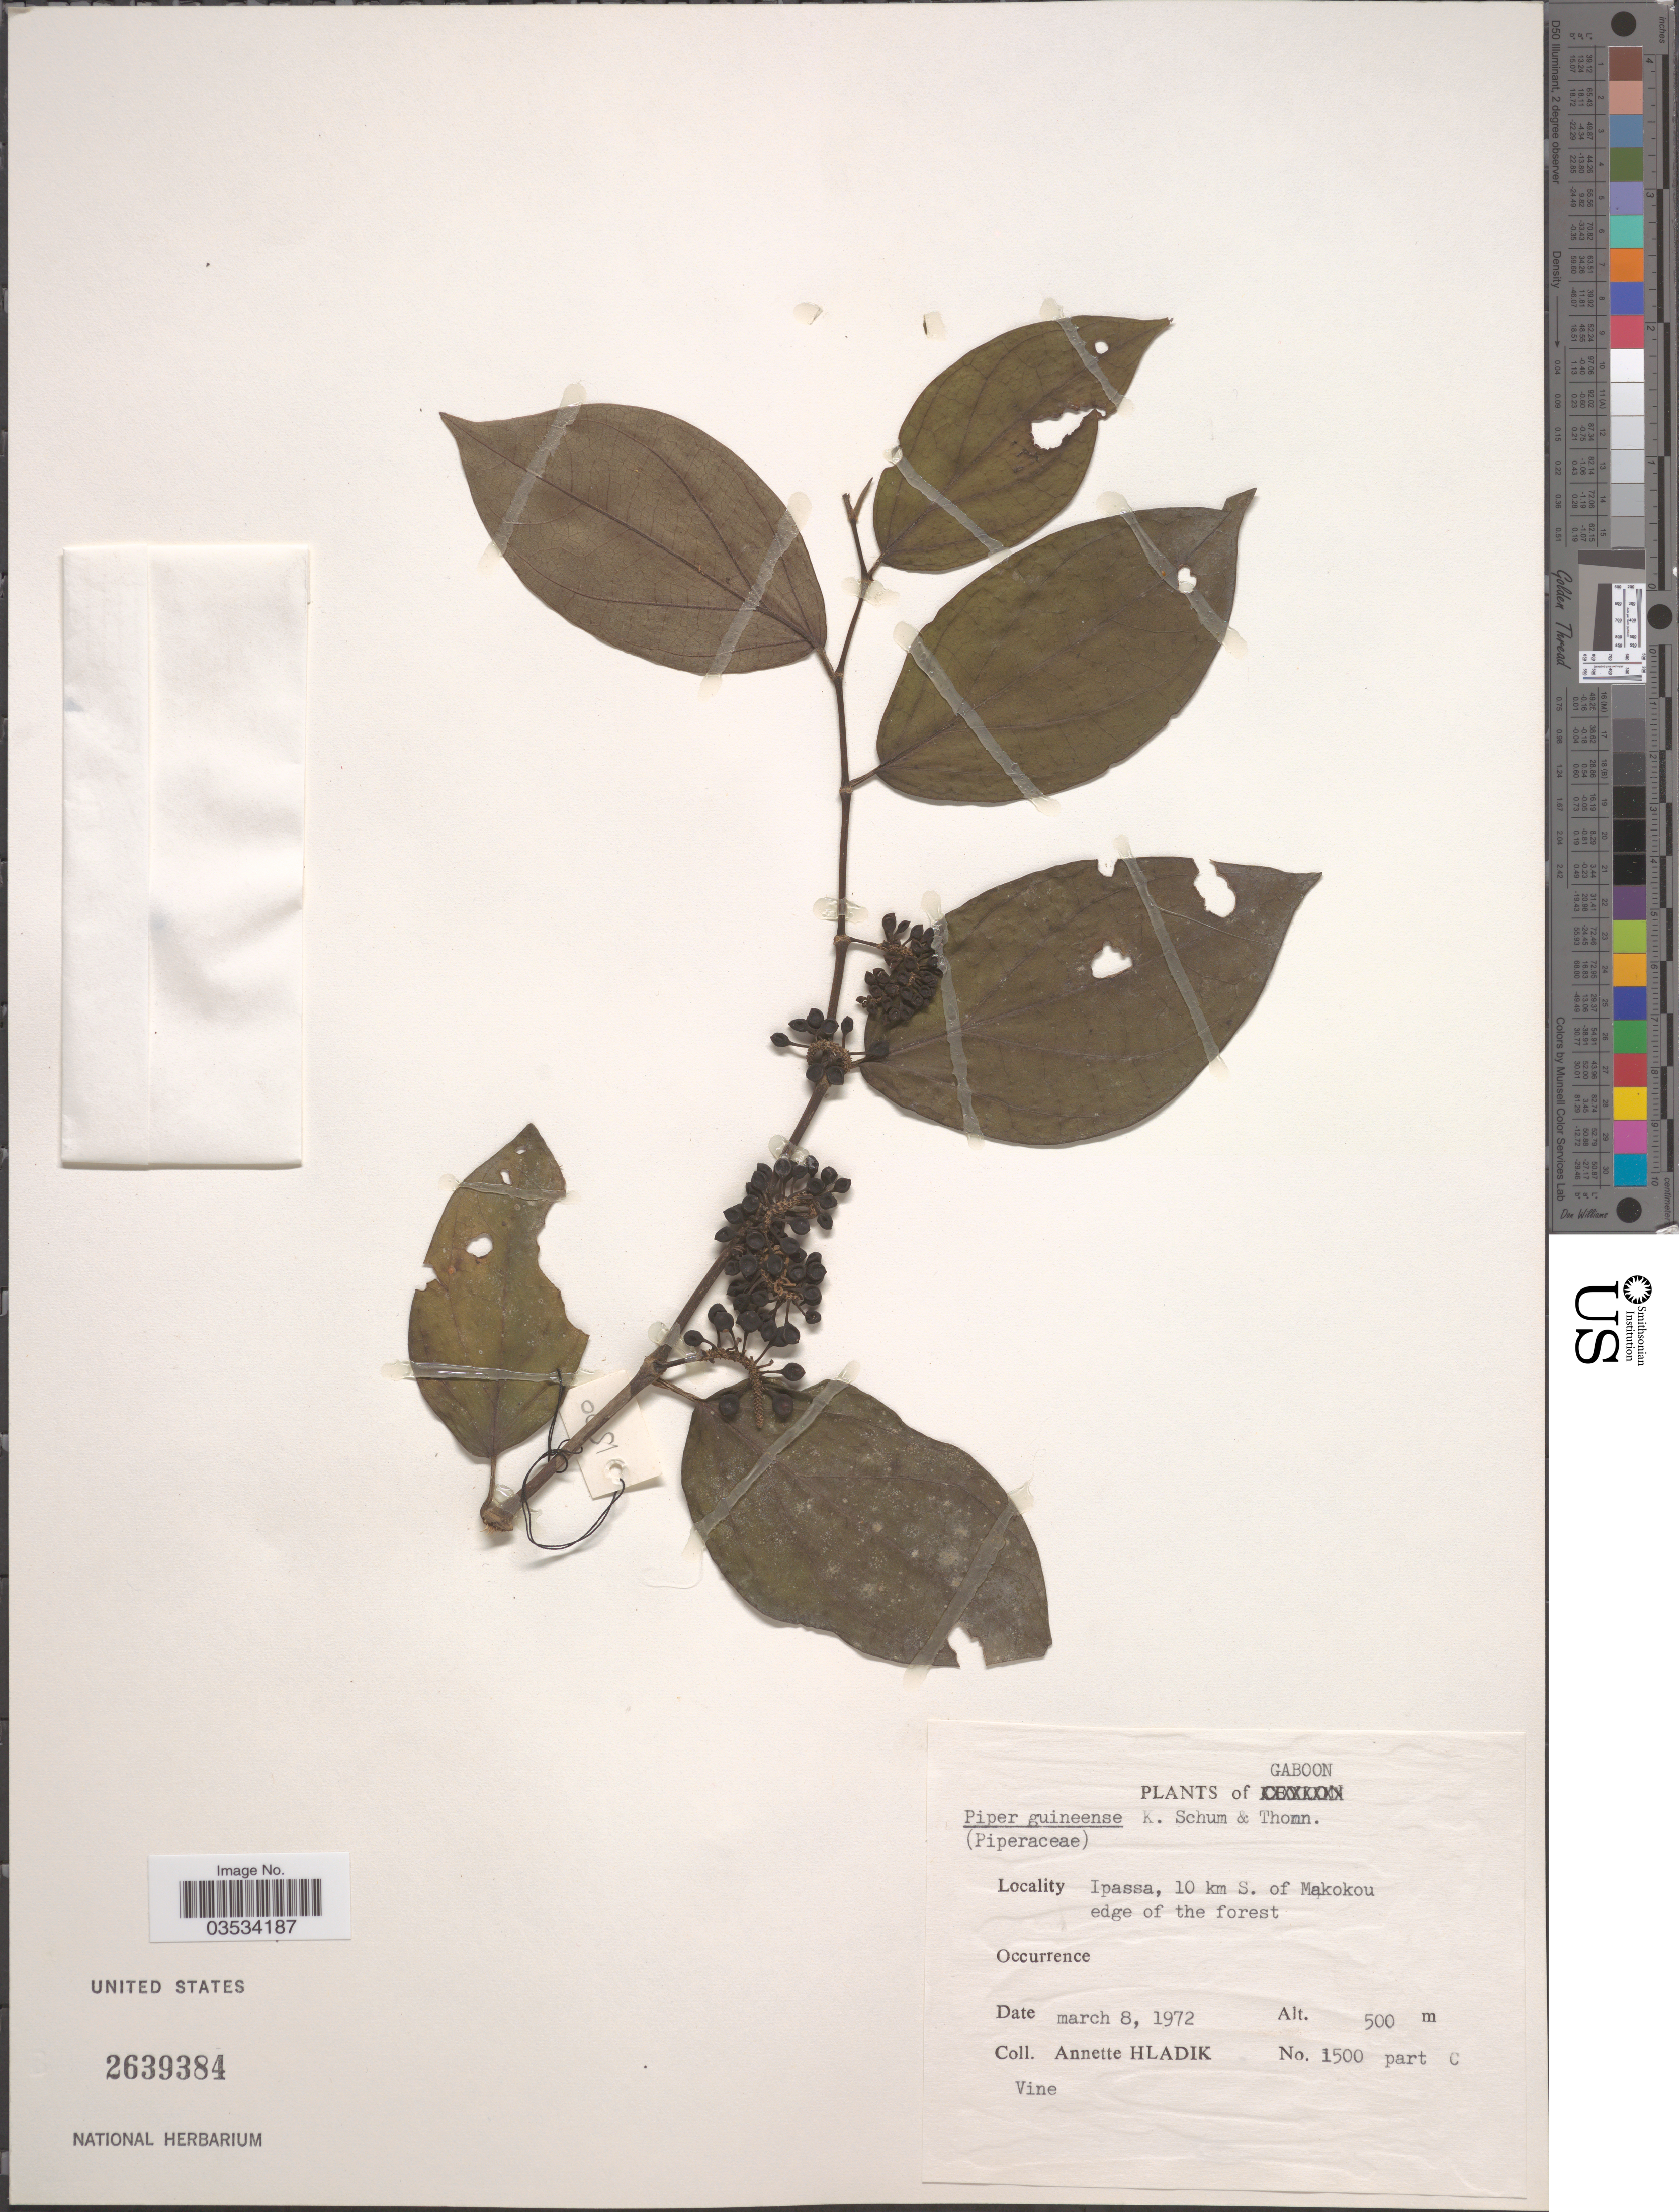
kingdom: Plantae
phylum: Tracheophyta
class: Magnoliopsida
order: Piperales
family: Piperaceae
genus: Piper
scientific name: Piper guineense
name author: Schumach. & Thonn.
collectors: A. Hladik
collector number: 1500 part C?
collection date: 1972-03-08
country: Gabon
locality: Gaboon. Ipassa, 10 km S. of Makokou.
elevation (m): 500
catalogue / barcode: US 2639384